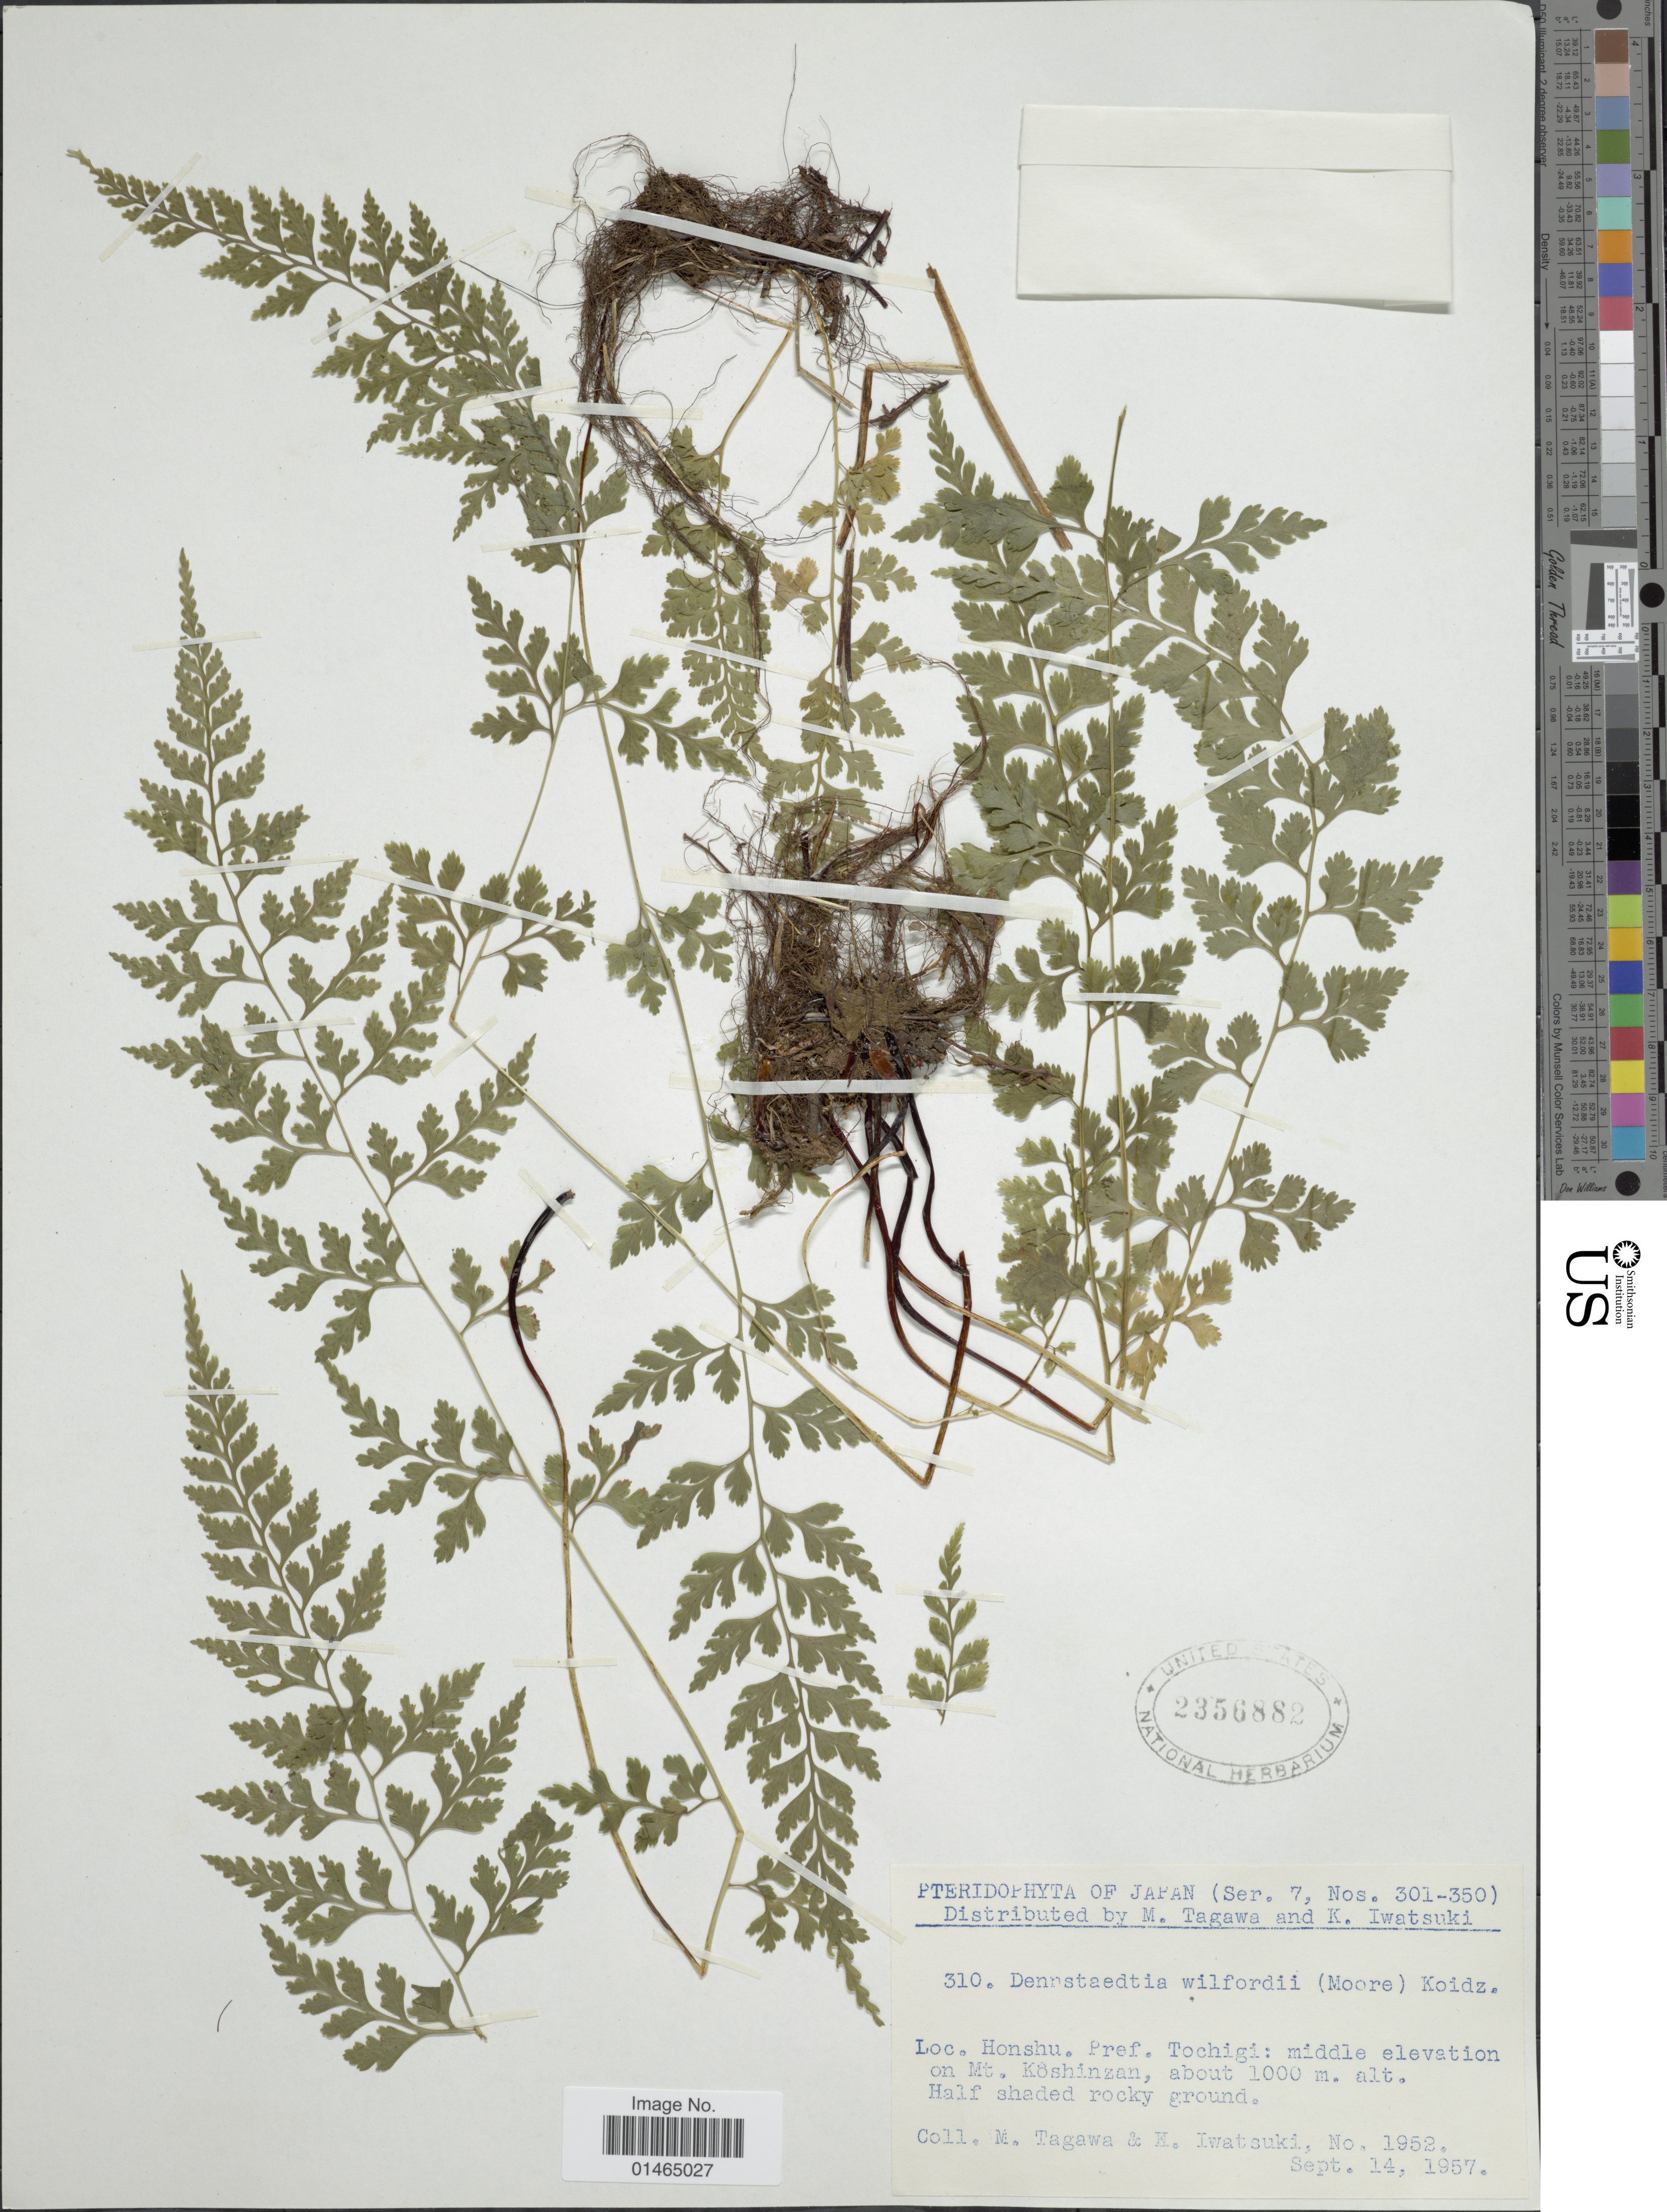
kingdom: Plantae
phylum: Tracheophyta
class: Polypodiopsida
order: Polypodiales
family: Dennstaedtiaceae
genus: Dennstaedtia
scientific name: Dennstaedtia wilfordii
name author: (T. Moore) Christ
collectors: M. Tagawa & K. Iwatsuki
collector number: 1952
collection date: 1957-09-14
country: Japan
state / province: Totigi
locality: Honshu. Pref. Tochigi: middle elevation on Mt. Kôshizan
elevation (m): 1000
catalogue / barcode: US 2356882